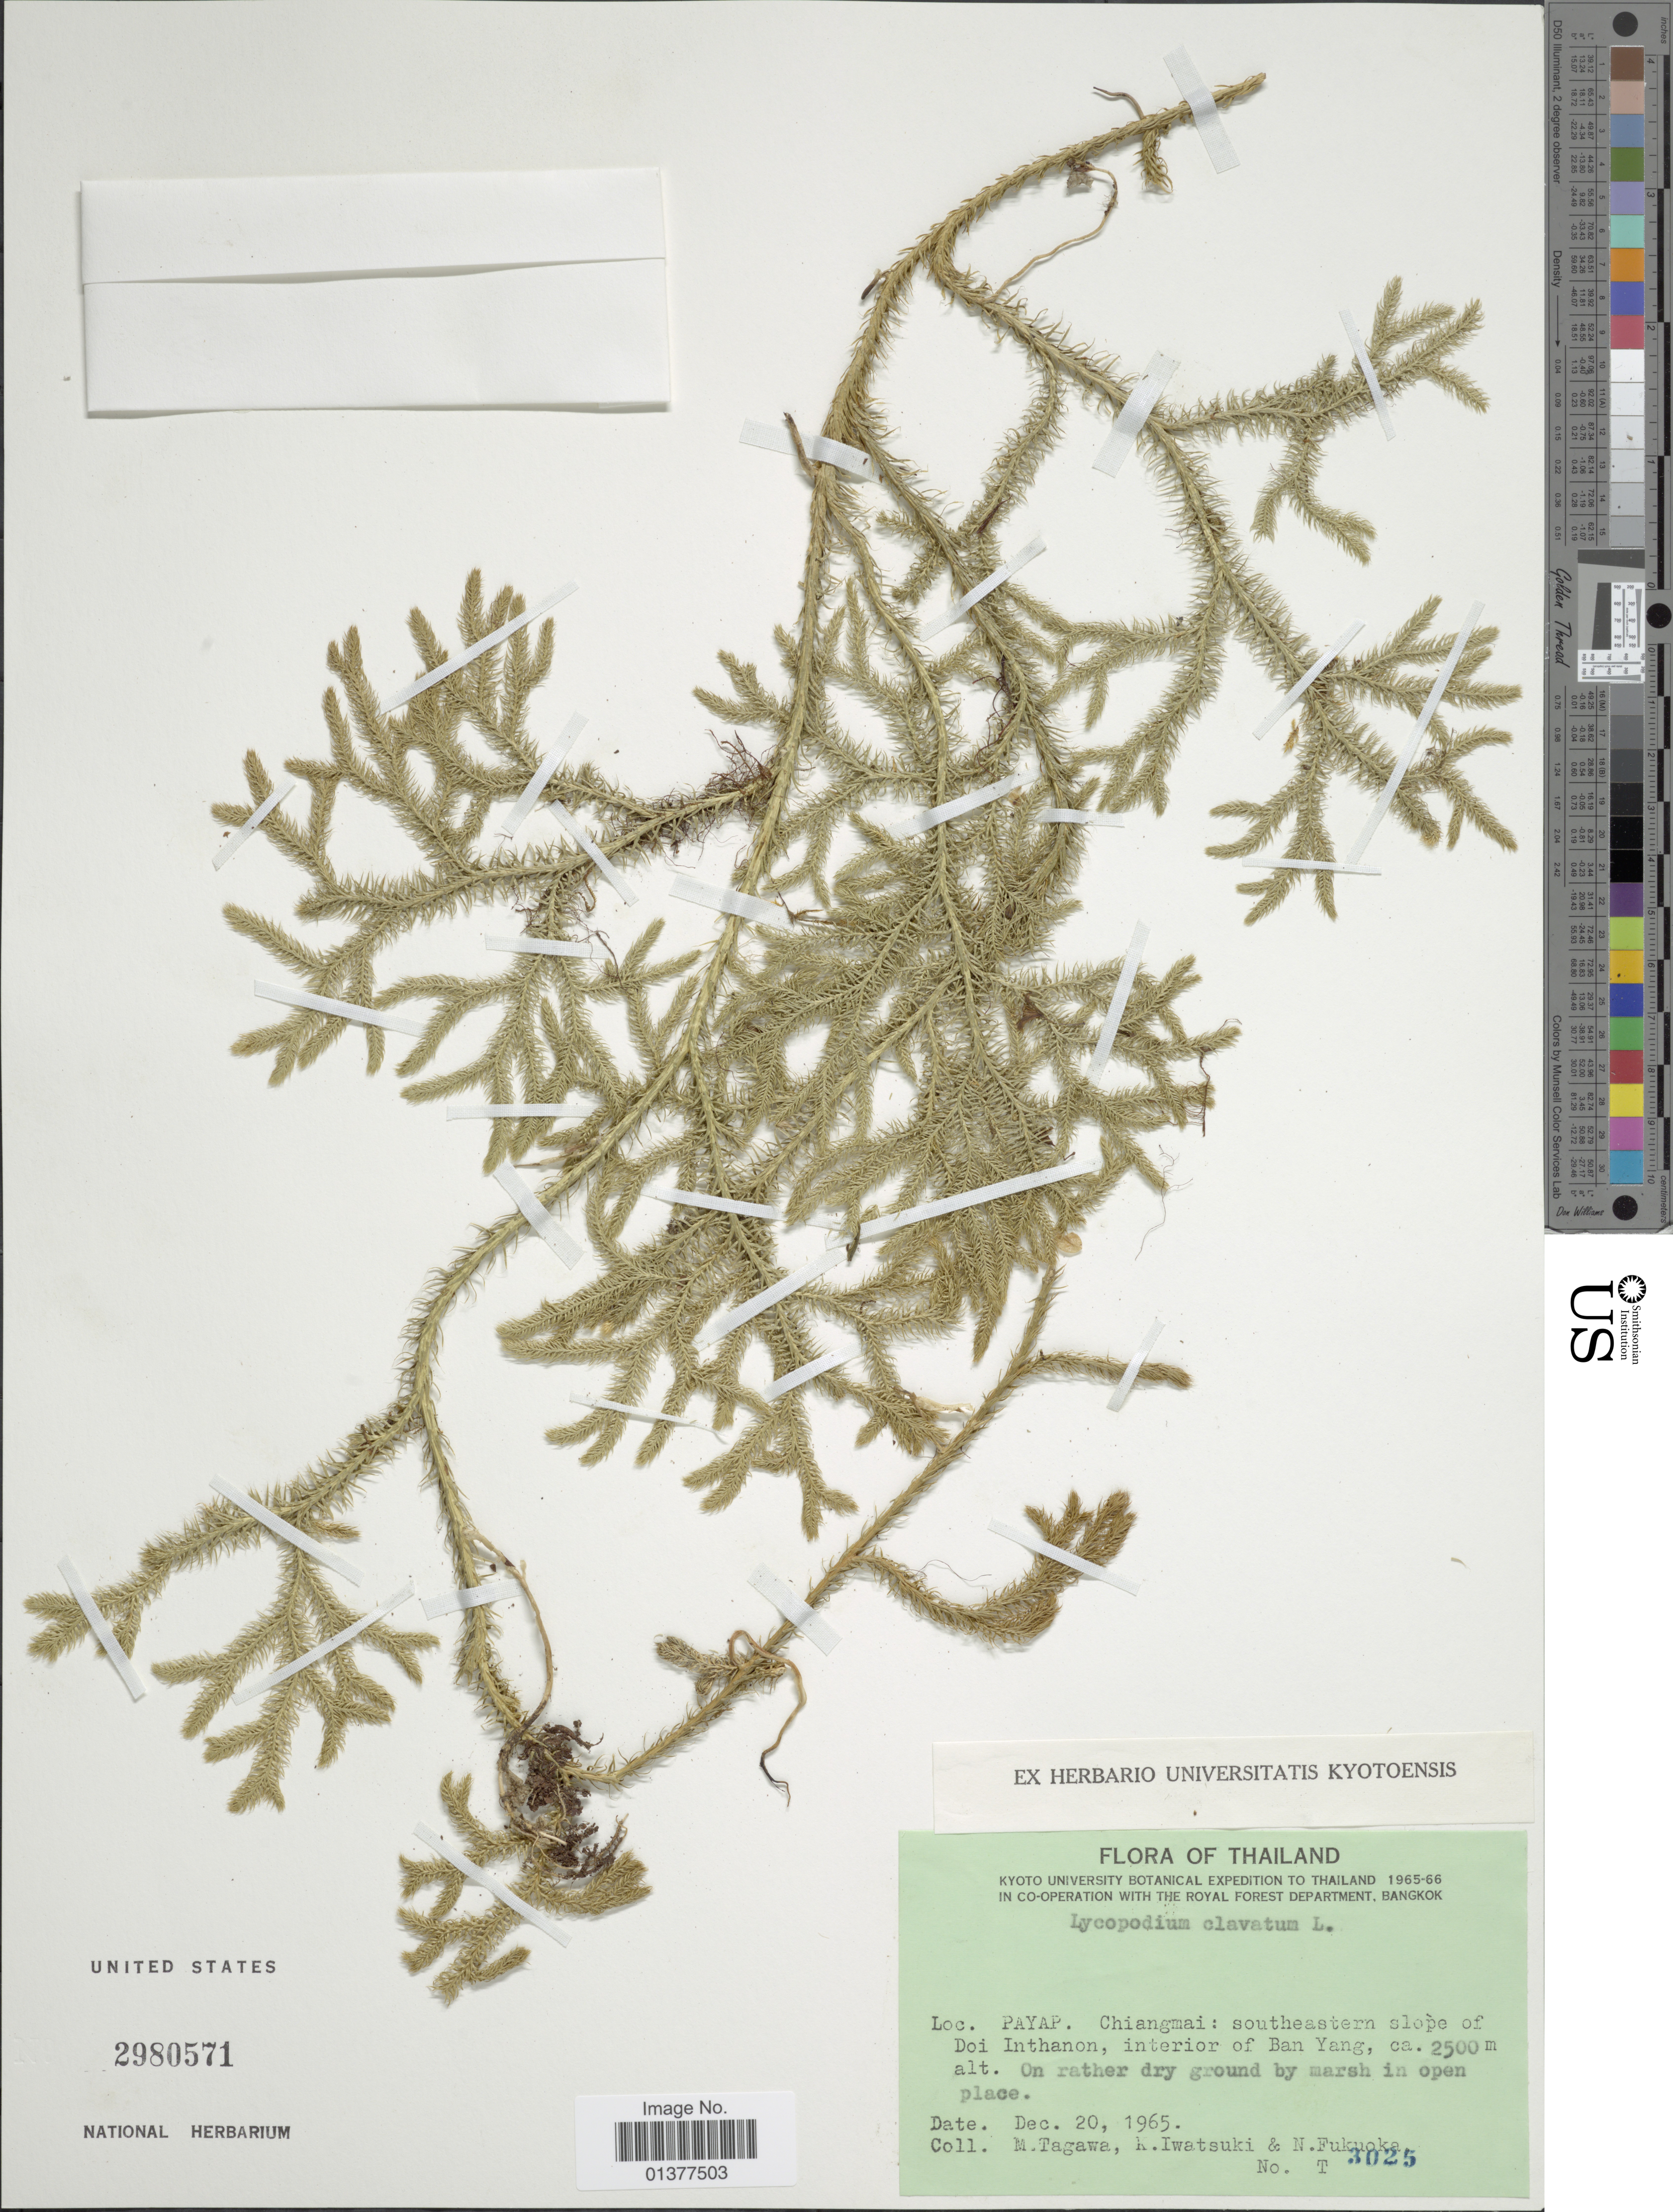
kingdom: Plantae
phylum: Tracheophyta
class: Lycopodiopsida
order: Lycopodiales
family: Lycopodiaceae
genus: Lycopodium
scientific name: Lycopodium clavatum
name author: L.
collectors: M. Tagawa, K. Iwatsuki & N. Fukuoka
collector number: T3025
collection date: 1965-12-20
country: Thailand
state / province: Chiang Mai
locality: Payap: southeastern slope of Doi Inthanon, interior of Ban Yang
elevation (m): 2500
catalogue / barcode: US 2980571